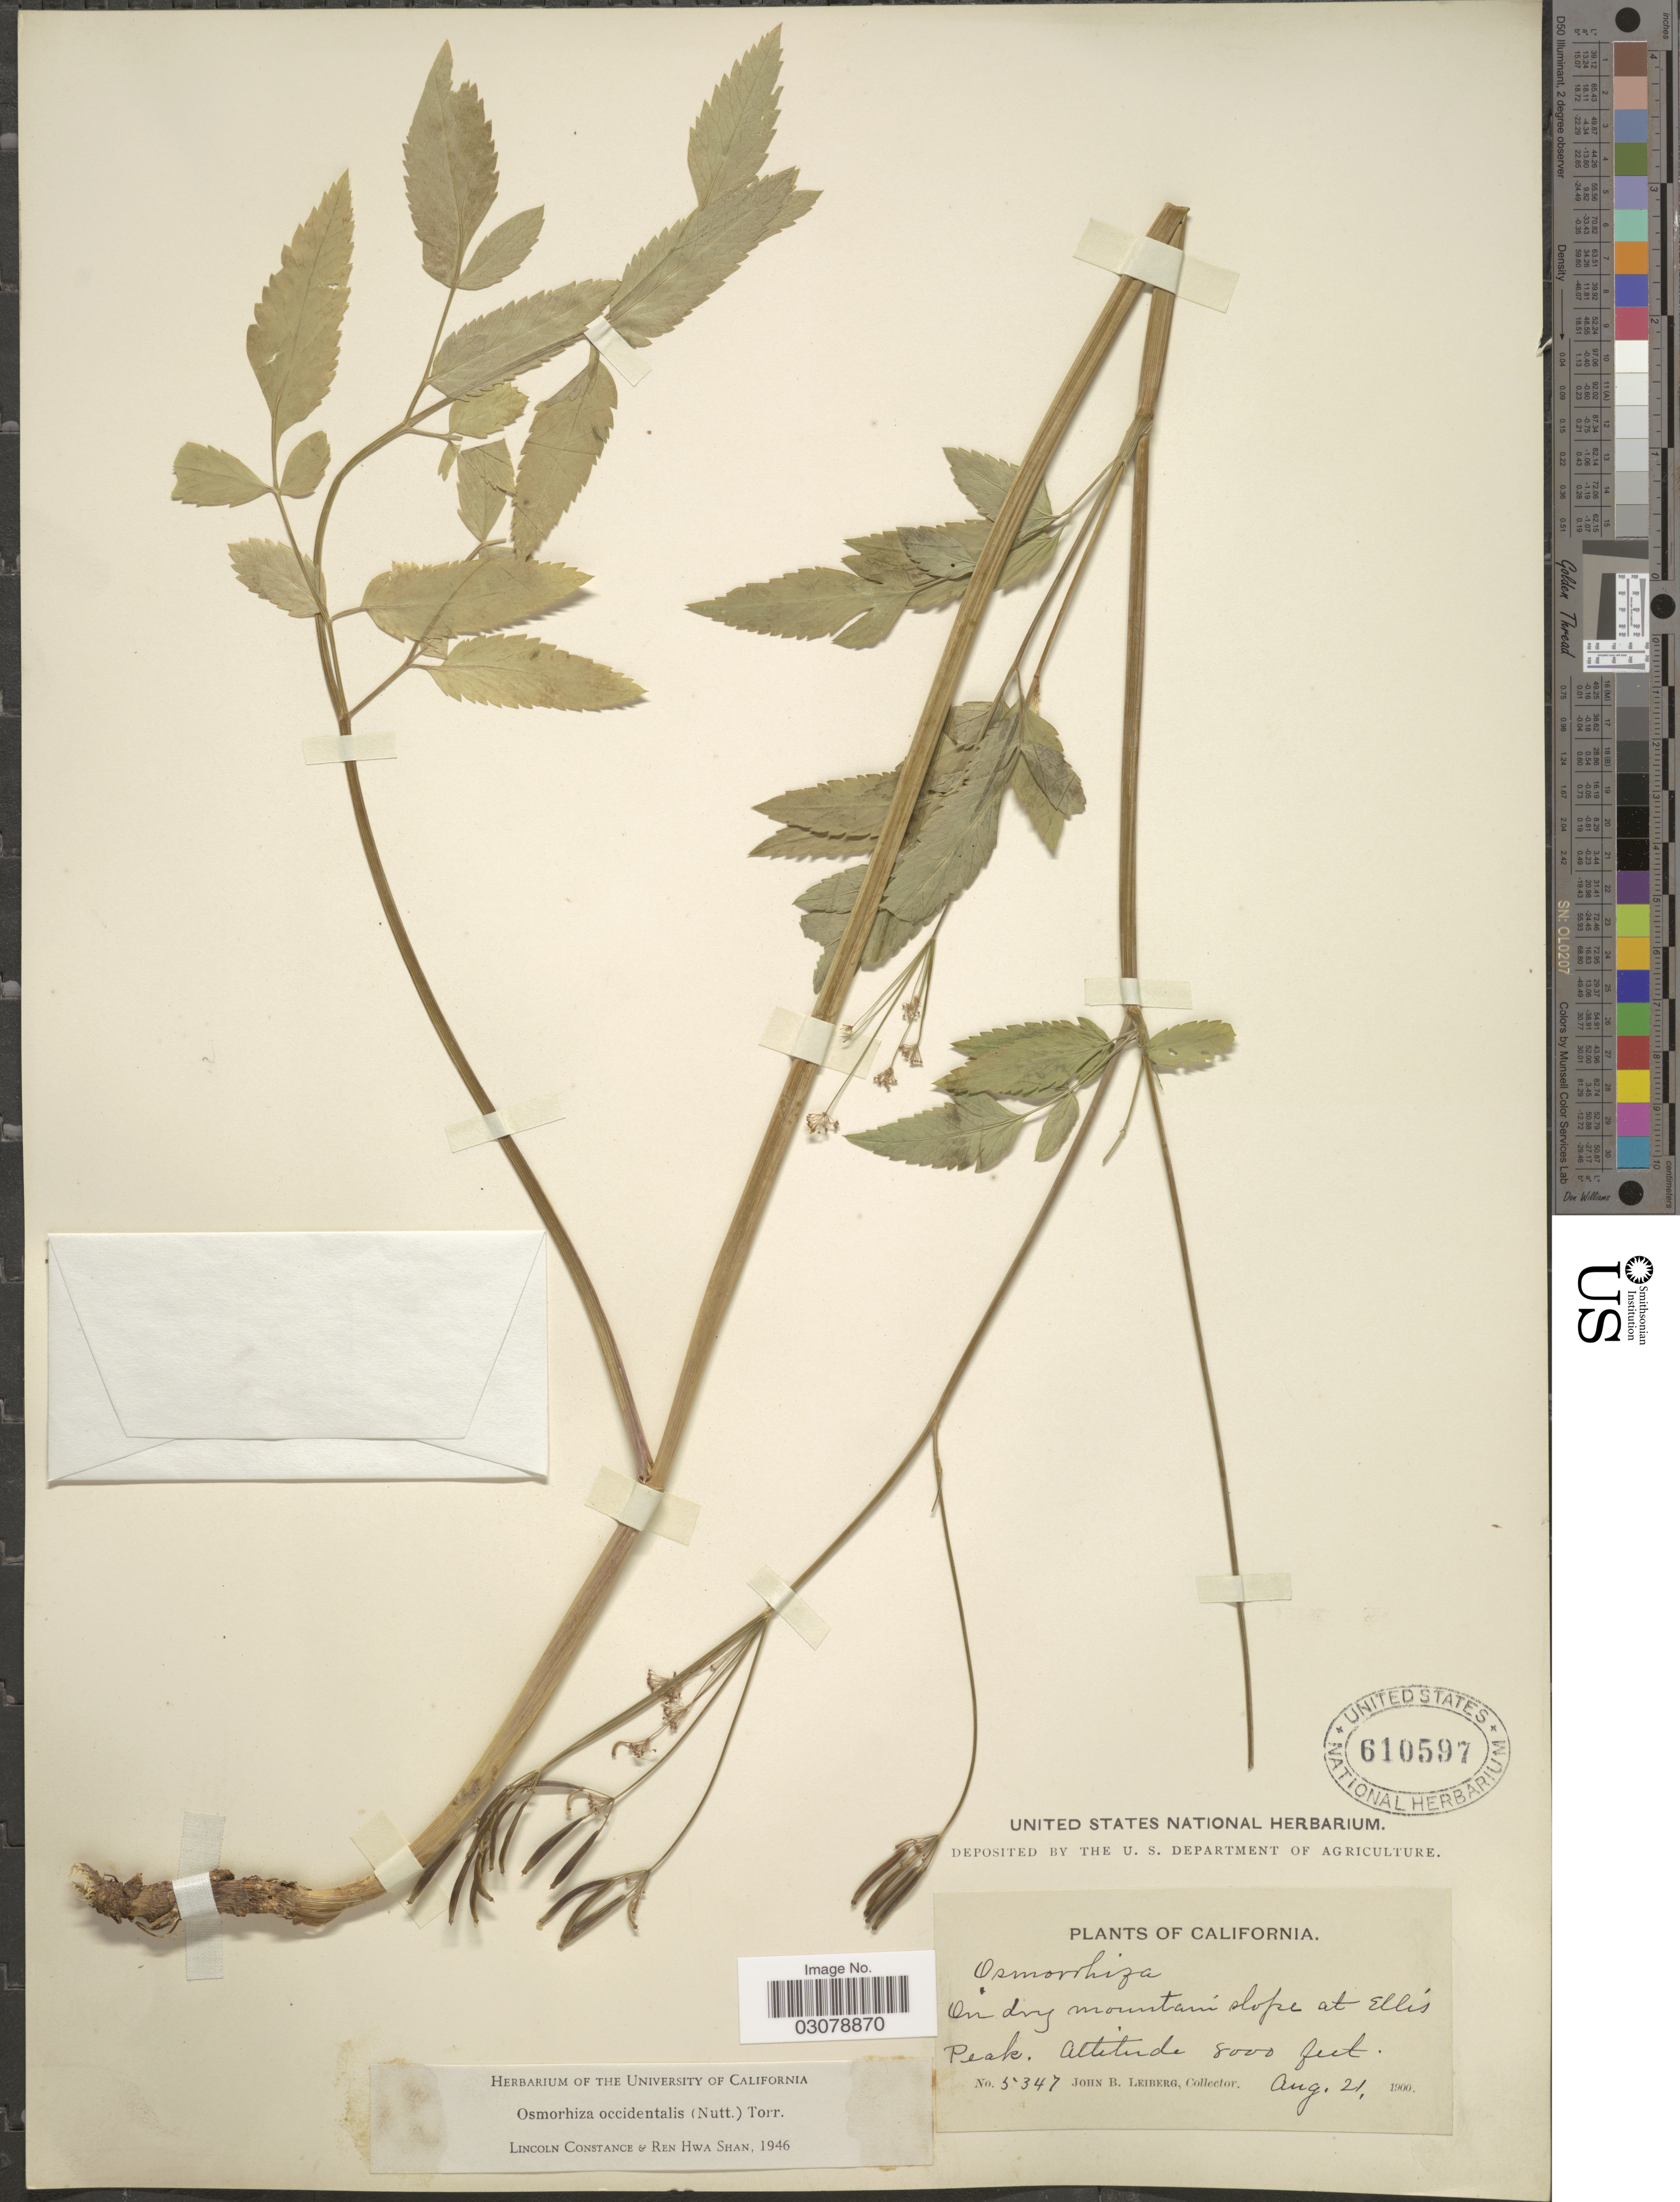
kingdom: Plantae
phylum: Tracheophyta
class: Magnoliopsida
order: Apiales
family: Apiaceae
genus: Osmorhiza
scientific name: Osmorhiza occidentalis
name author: (Nutt.) Torr.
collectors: J. B. Leiberg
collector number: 5347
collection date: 1900-08-21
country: United States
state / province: California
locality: On dry mountain slope at Ellis Peak.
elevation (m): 2438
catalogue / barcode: US 610597